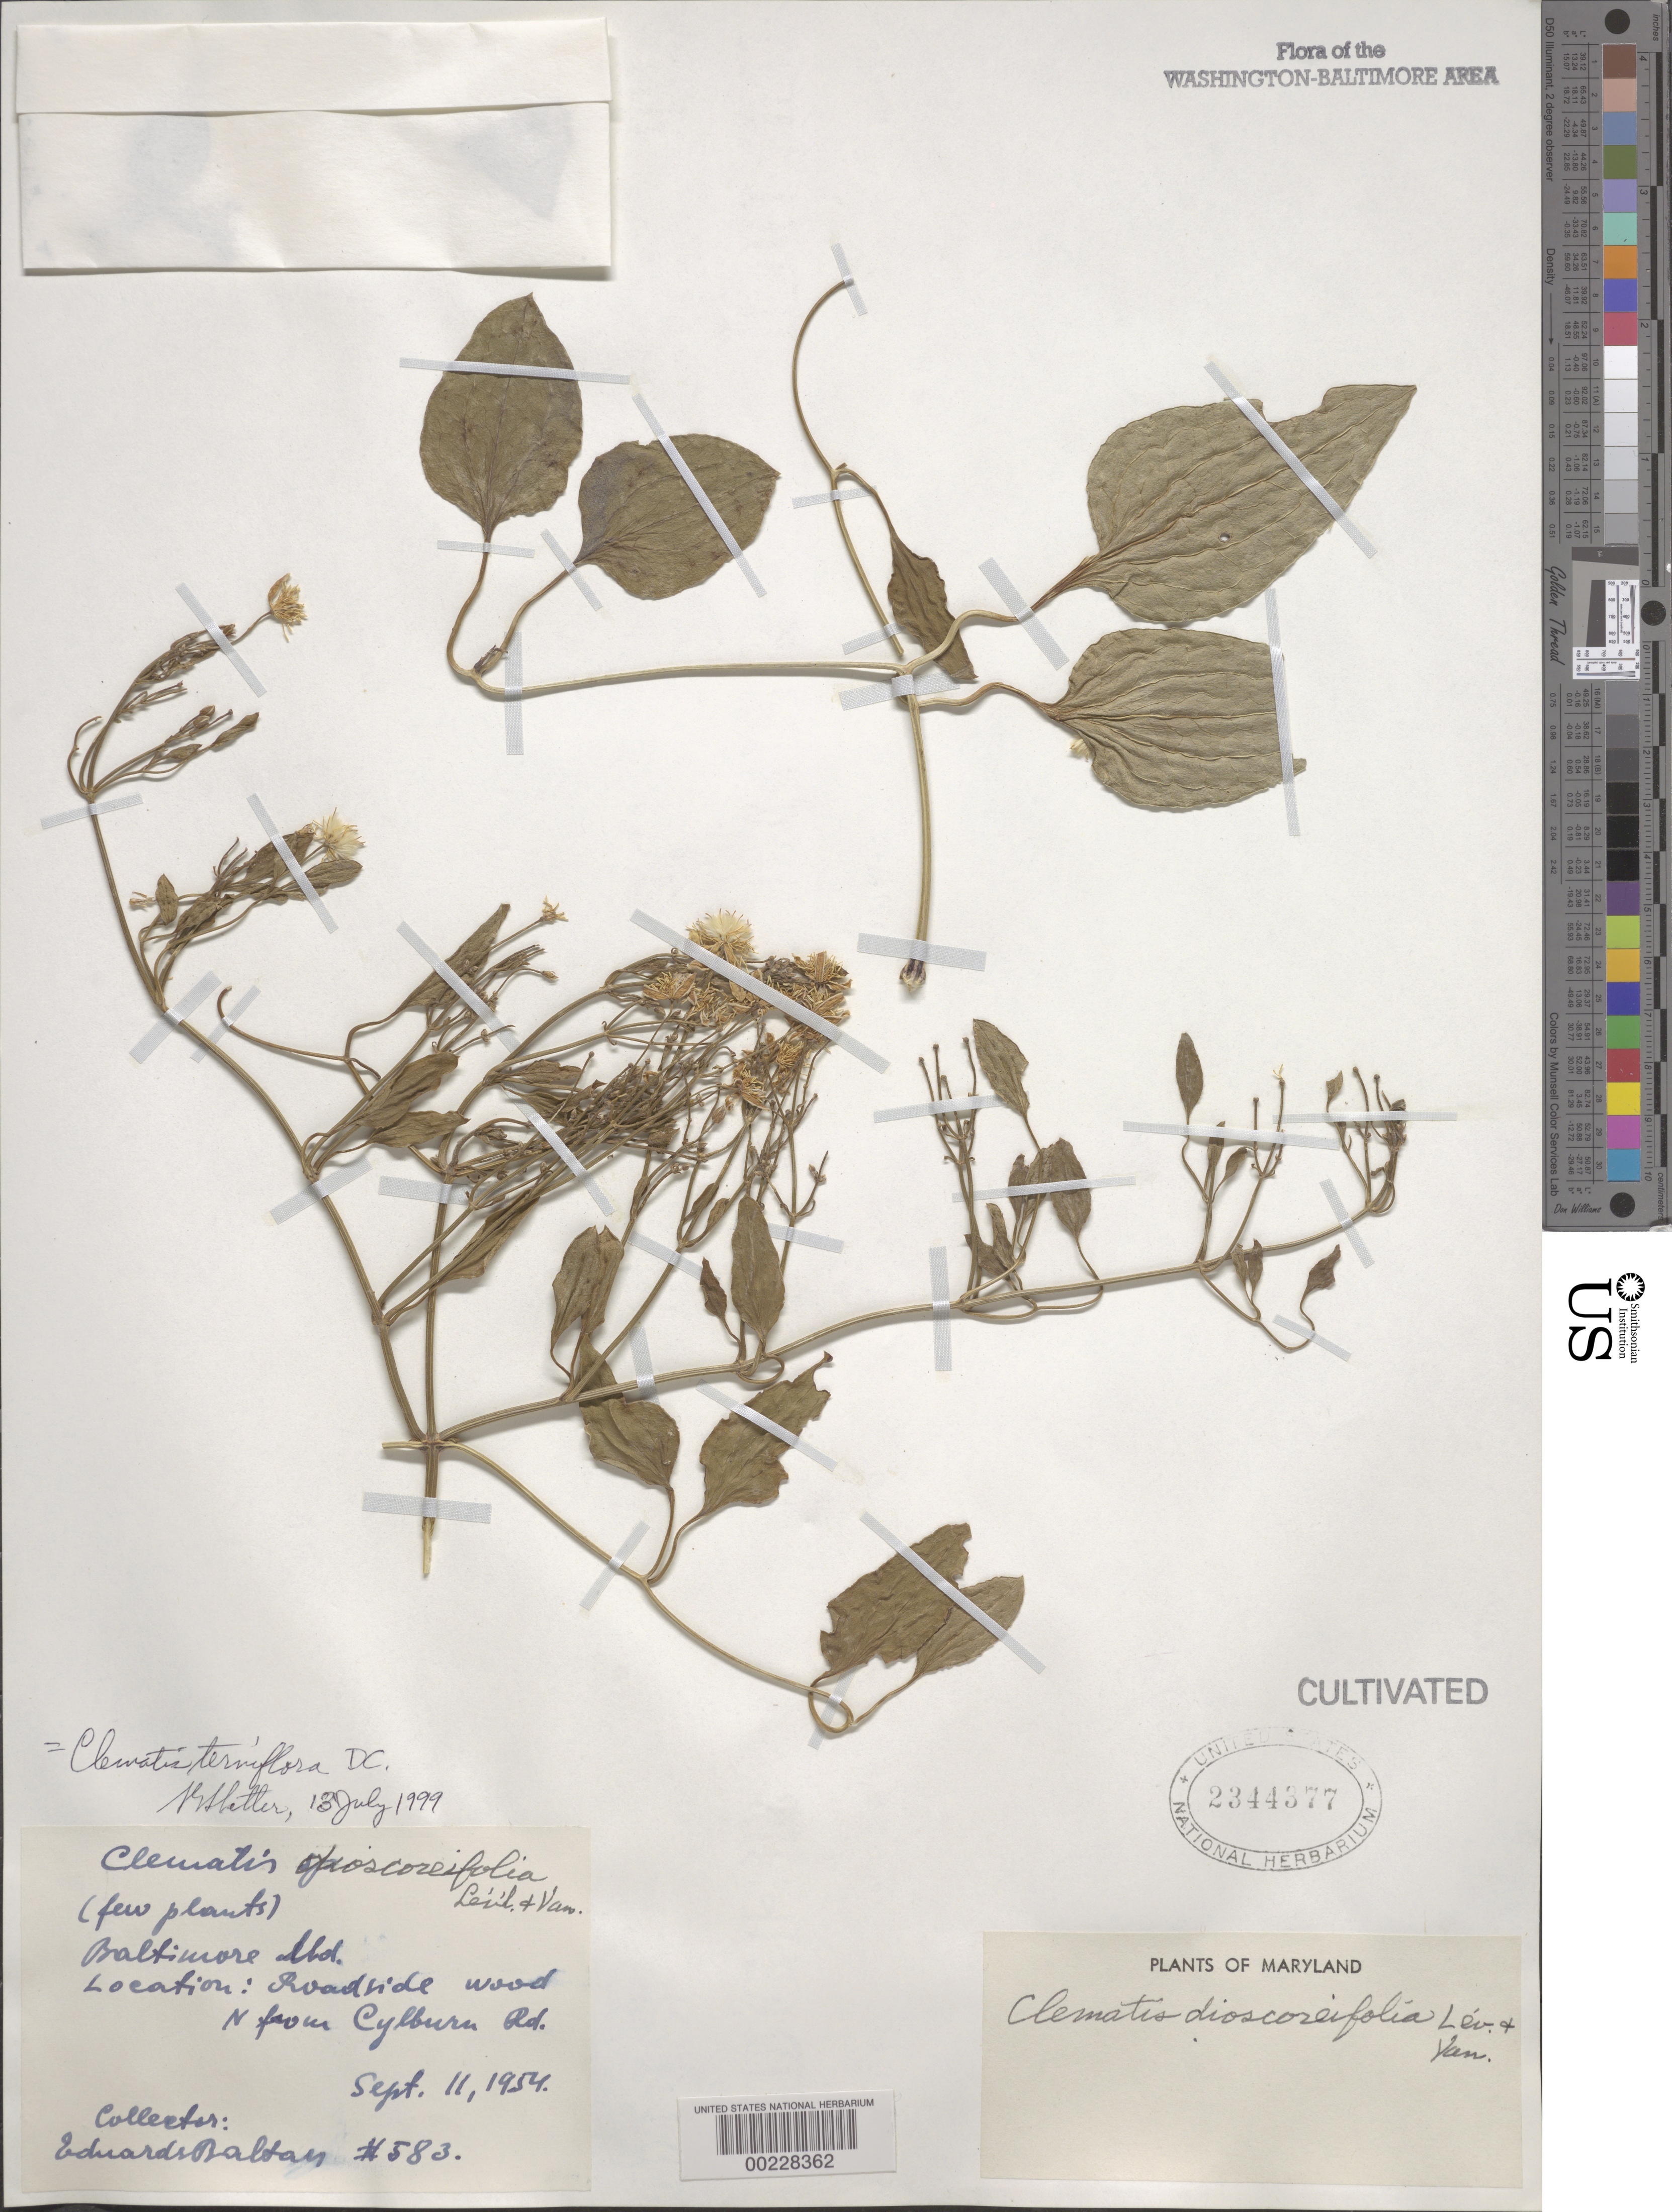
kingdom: Plantae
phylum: Tracheophyta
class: Magnoliopsida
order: Ranunculales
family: Ranunculaceae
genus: Clematis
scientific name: Clematis terniflora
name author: DC.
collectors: E. Baltan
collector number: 583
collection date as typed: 11 Sep 1954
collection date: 1954-09-11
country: United States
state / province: Maryland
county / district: City of Baltimore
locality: Baltimore, roadside woods N from Cylburn road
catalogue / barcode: US 2344377